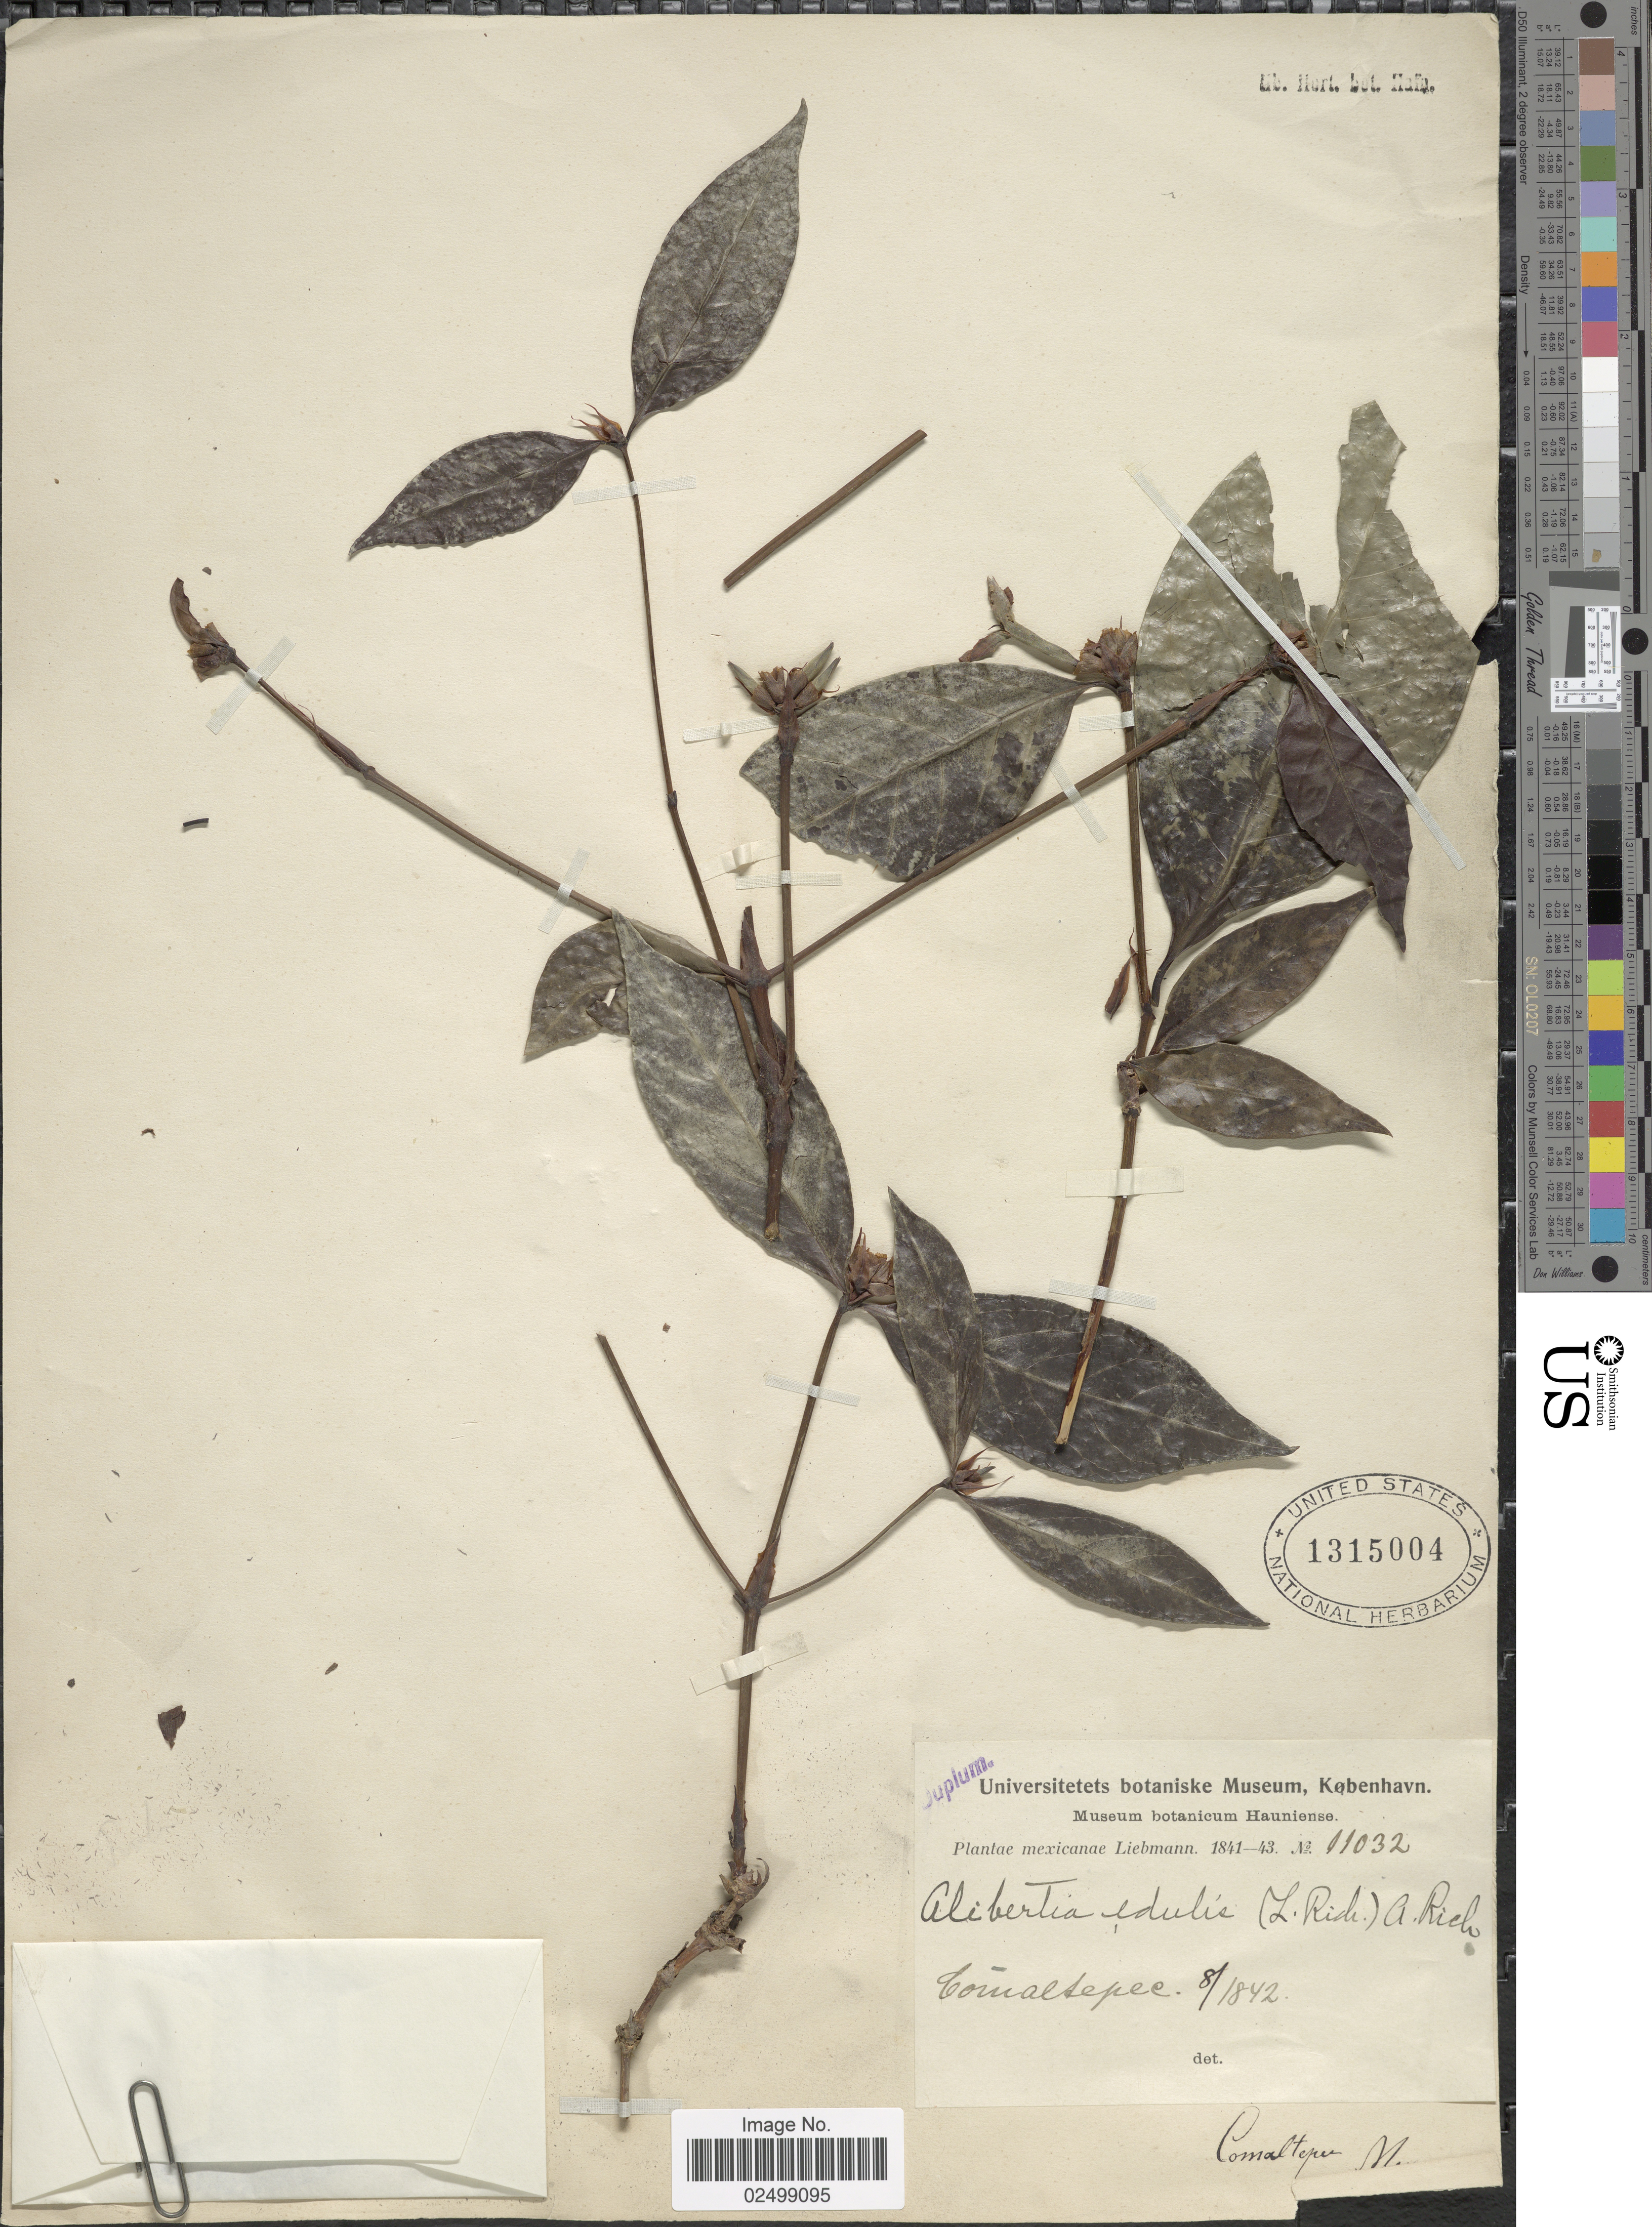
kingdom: Plantae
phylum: Tracheophyta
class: Magnoliopsida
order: Gentianales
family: Rubiaceae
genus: Alibertia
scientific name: Alibertia edulis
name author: (Rich.) A. Rich. ex DC.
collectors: Liebmann, --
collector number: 11032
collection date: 1842-08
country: Mexico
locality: Tornaltepec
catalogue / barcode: US 1315004